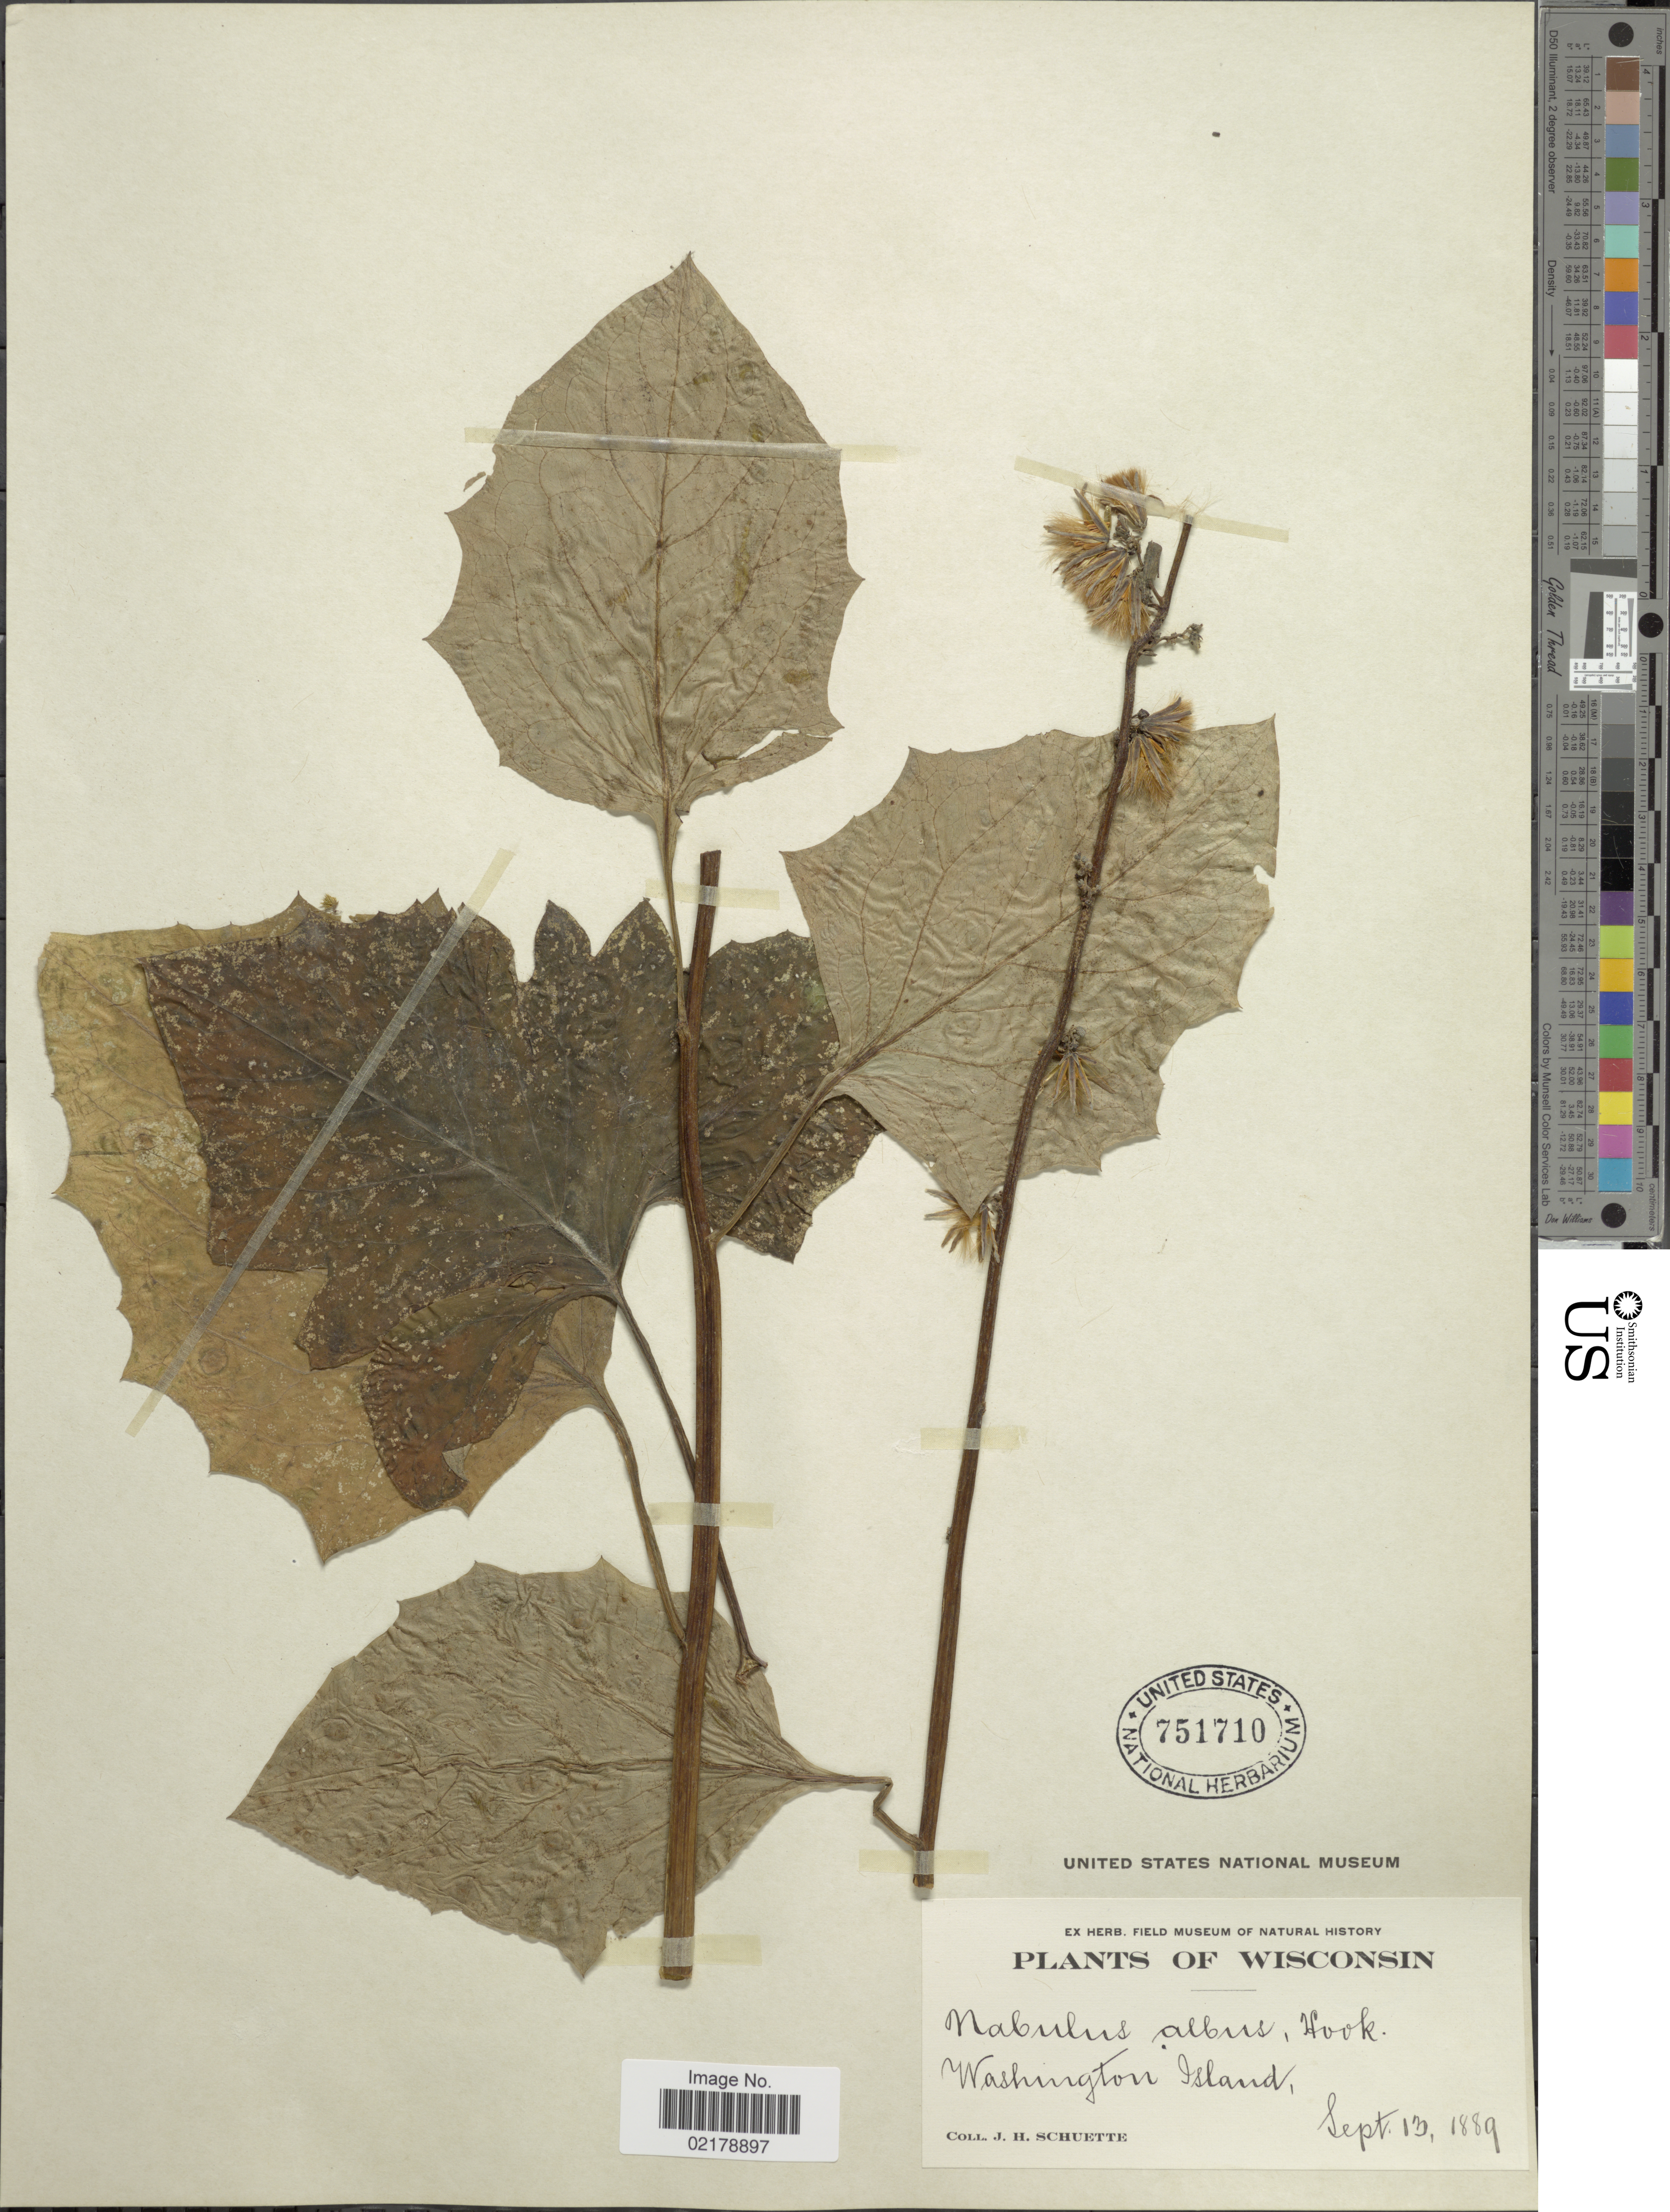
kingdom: Plantae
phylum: Tracheophyta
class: Magnoliopsida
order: Asterales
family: Asteraceae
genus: Nabalus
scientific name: Nabalus albus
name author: (L.) Hook.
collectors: J. H. Schuette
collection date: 1889-09-13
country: United States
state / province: Wisconsin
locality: Washington Island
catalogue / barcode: US 751710